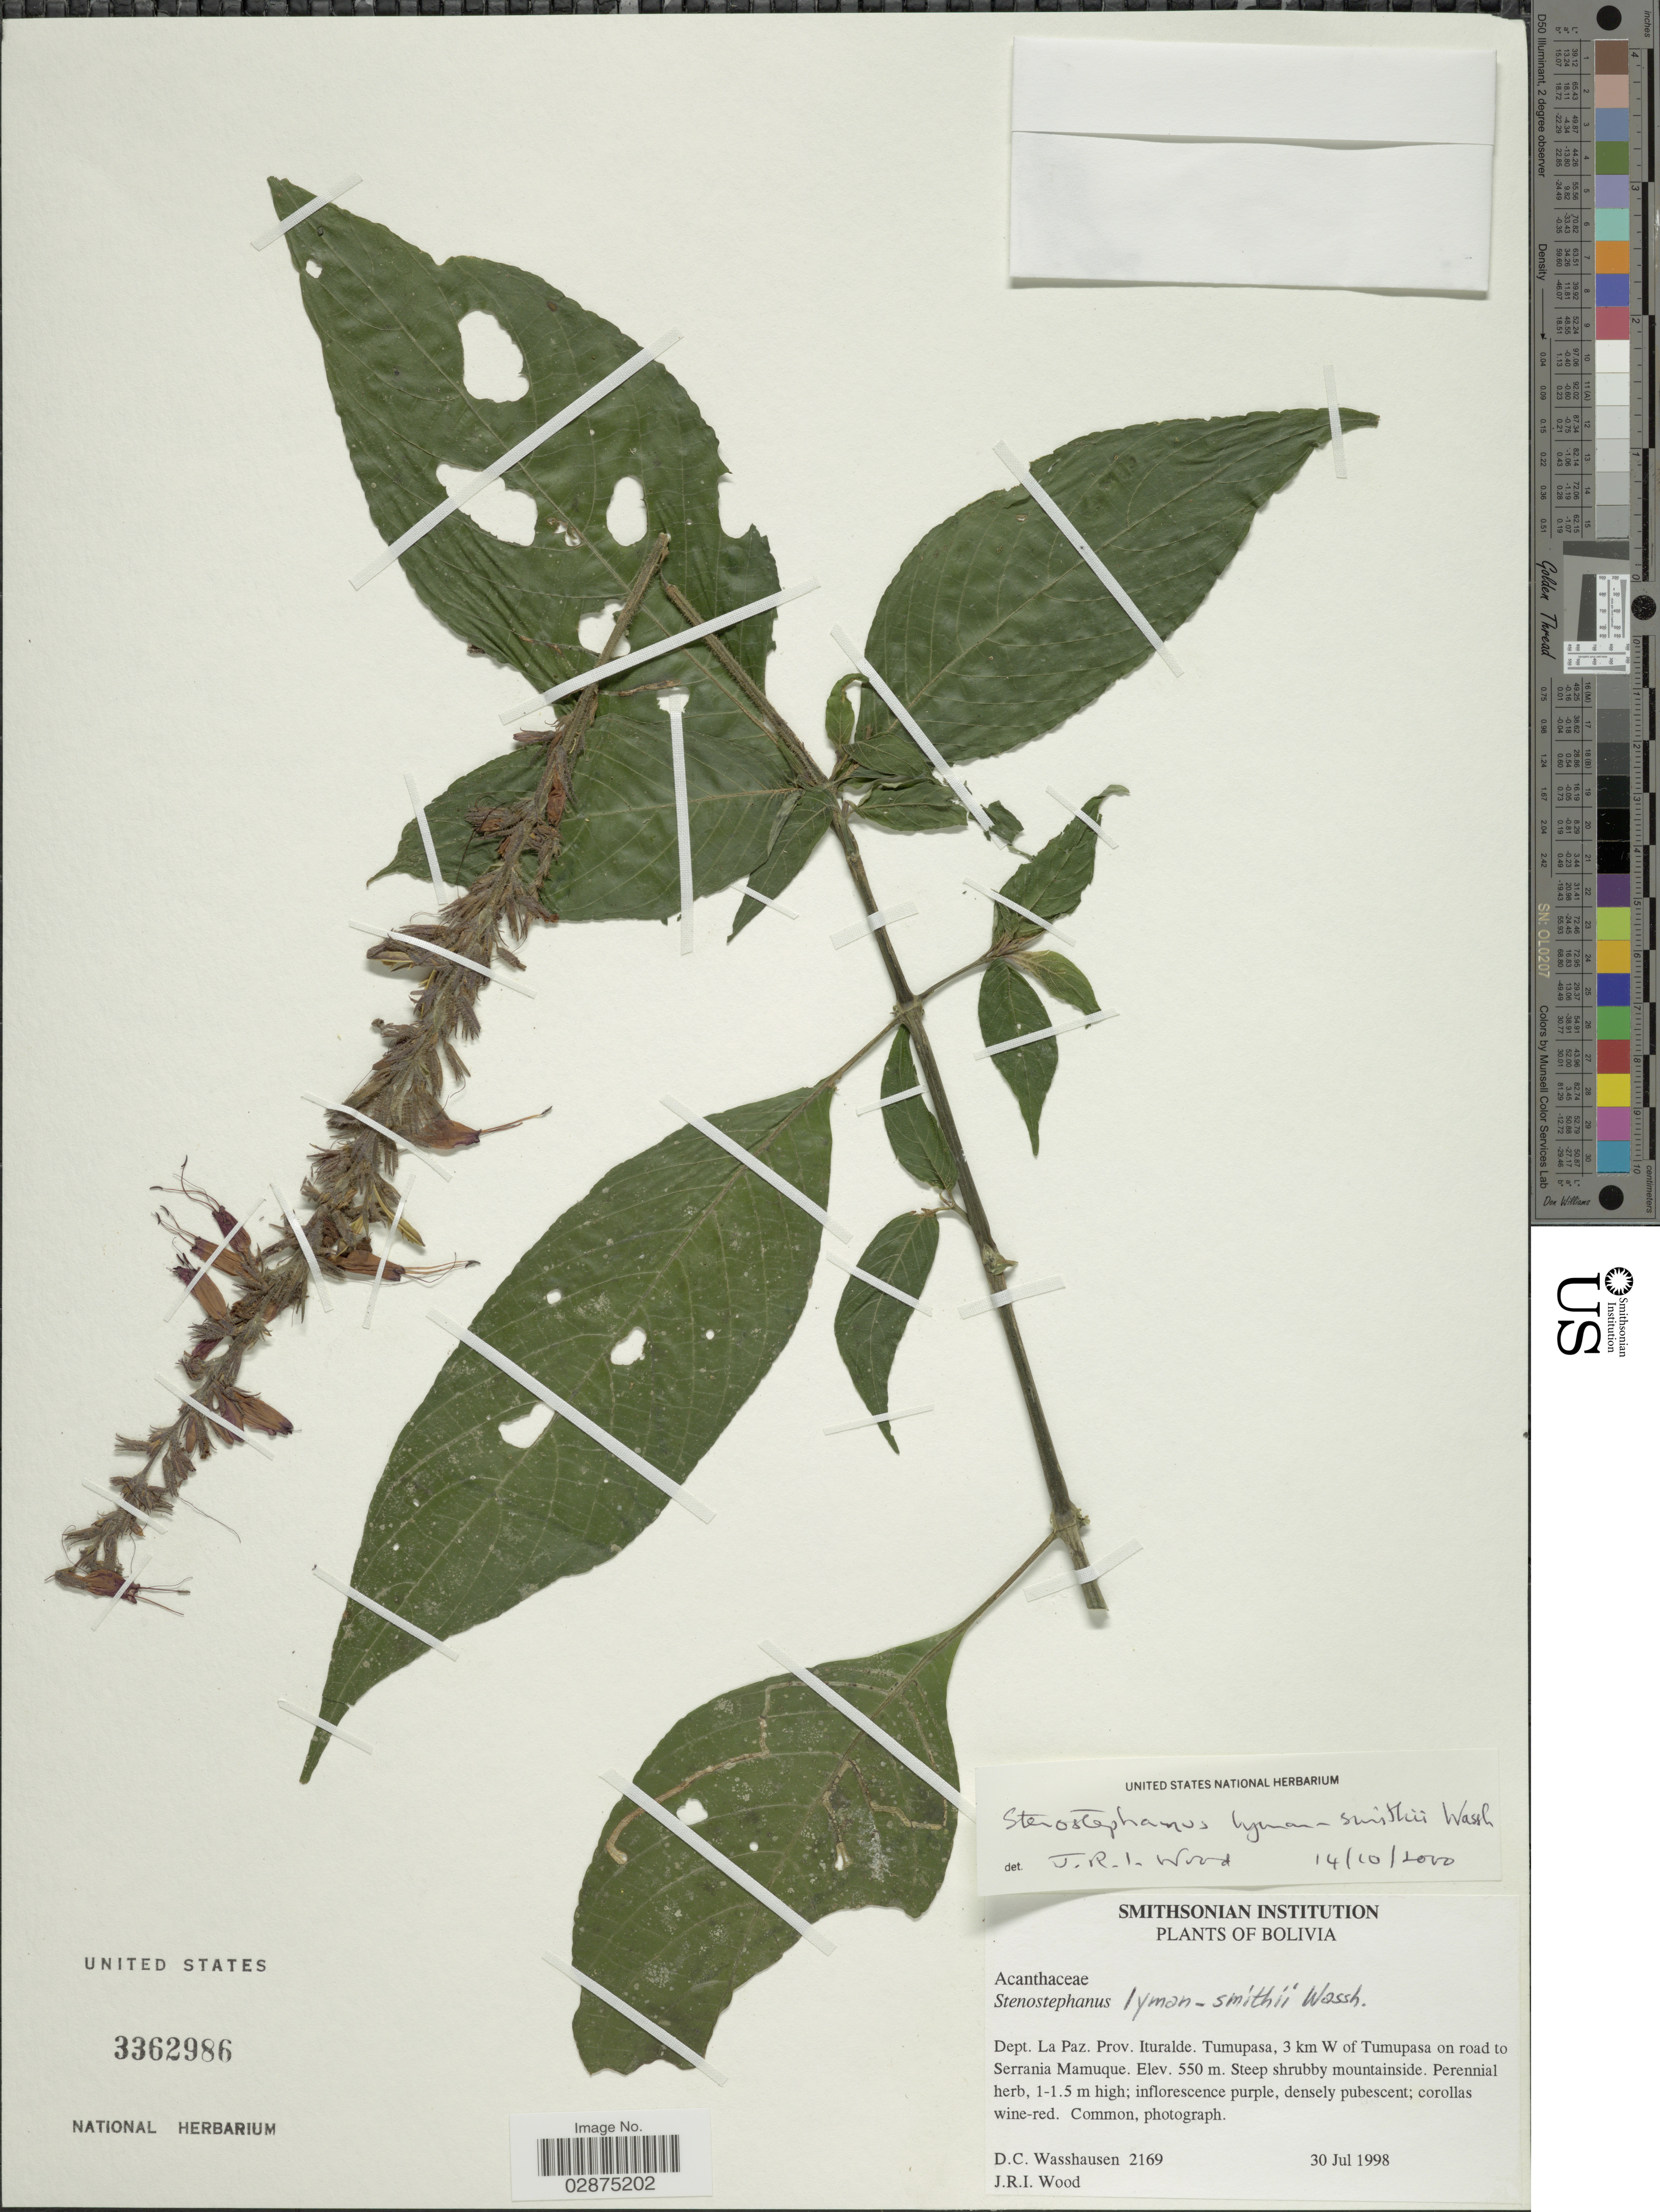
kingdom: Plantae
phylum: Tracheophyta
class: Magnoliopsida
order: Lamiales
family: Acanthaceae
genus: Stenostephanus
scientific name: Stenostephanus lyman-smithii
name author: Wassh.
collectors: D. C. Wasshausen & J. R. I. Wood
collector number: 2169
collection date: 1998-07-30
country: Bolivia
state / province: La Paz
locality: Prov. Ituralde. Tumupasa, 3 km W of Tumupasa on road to Serrania Mamuque.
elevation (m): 550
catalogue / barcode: US 3362986